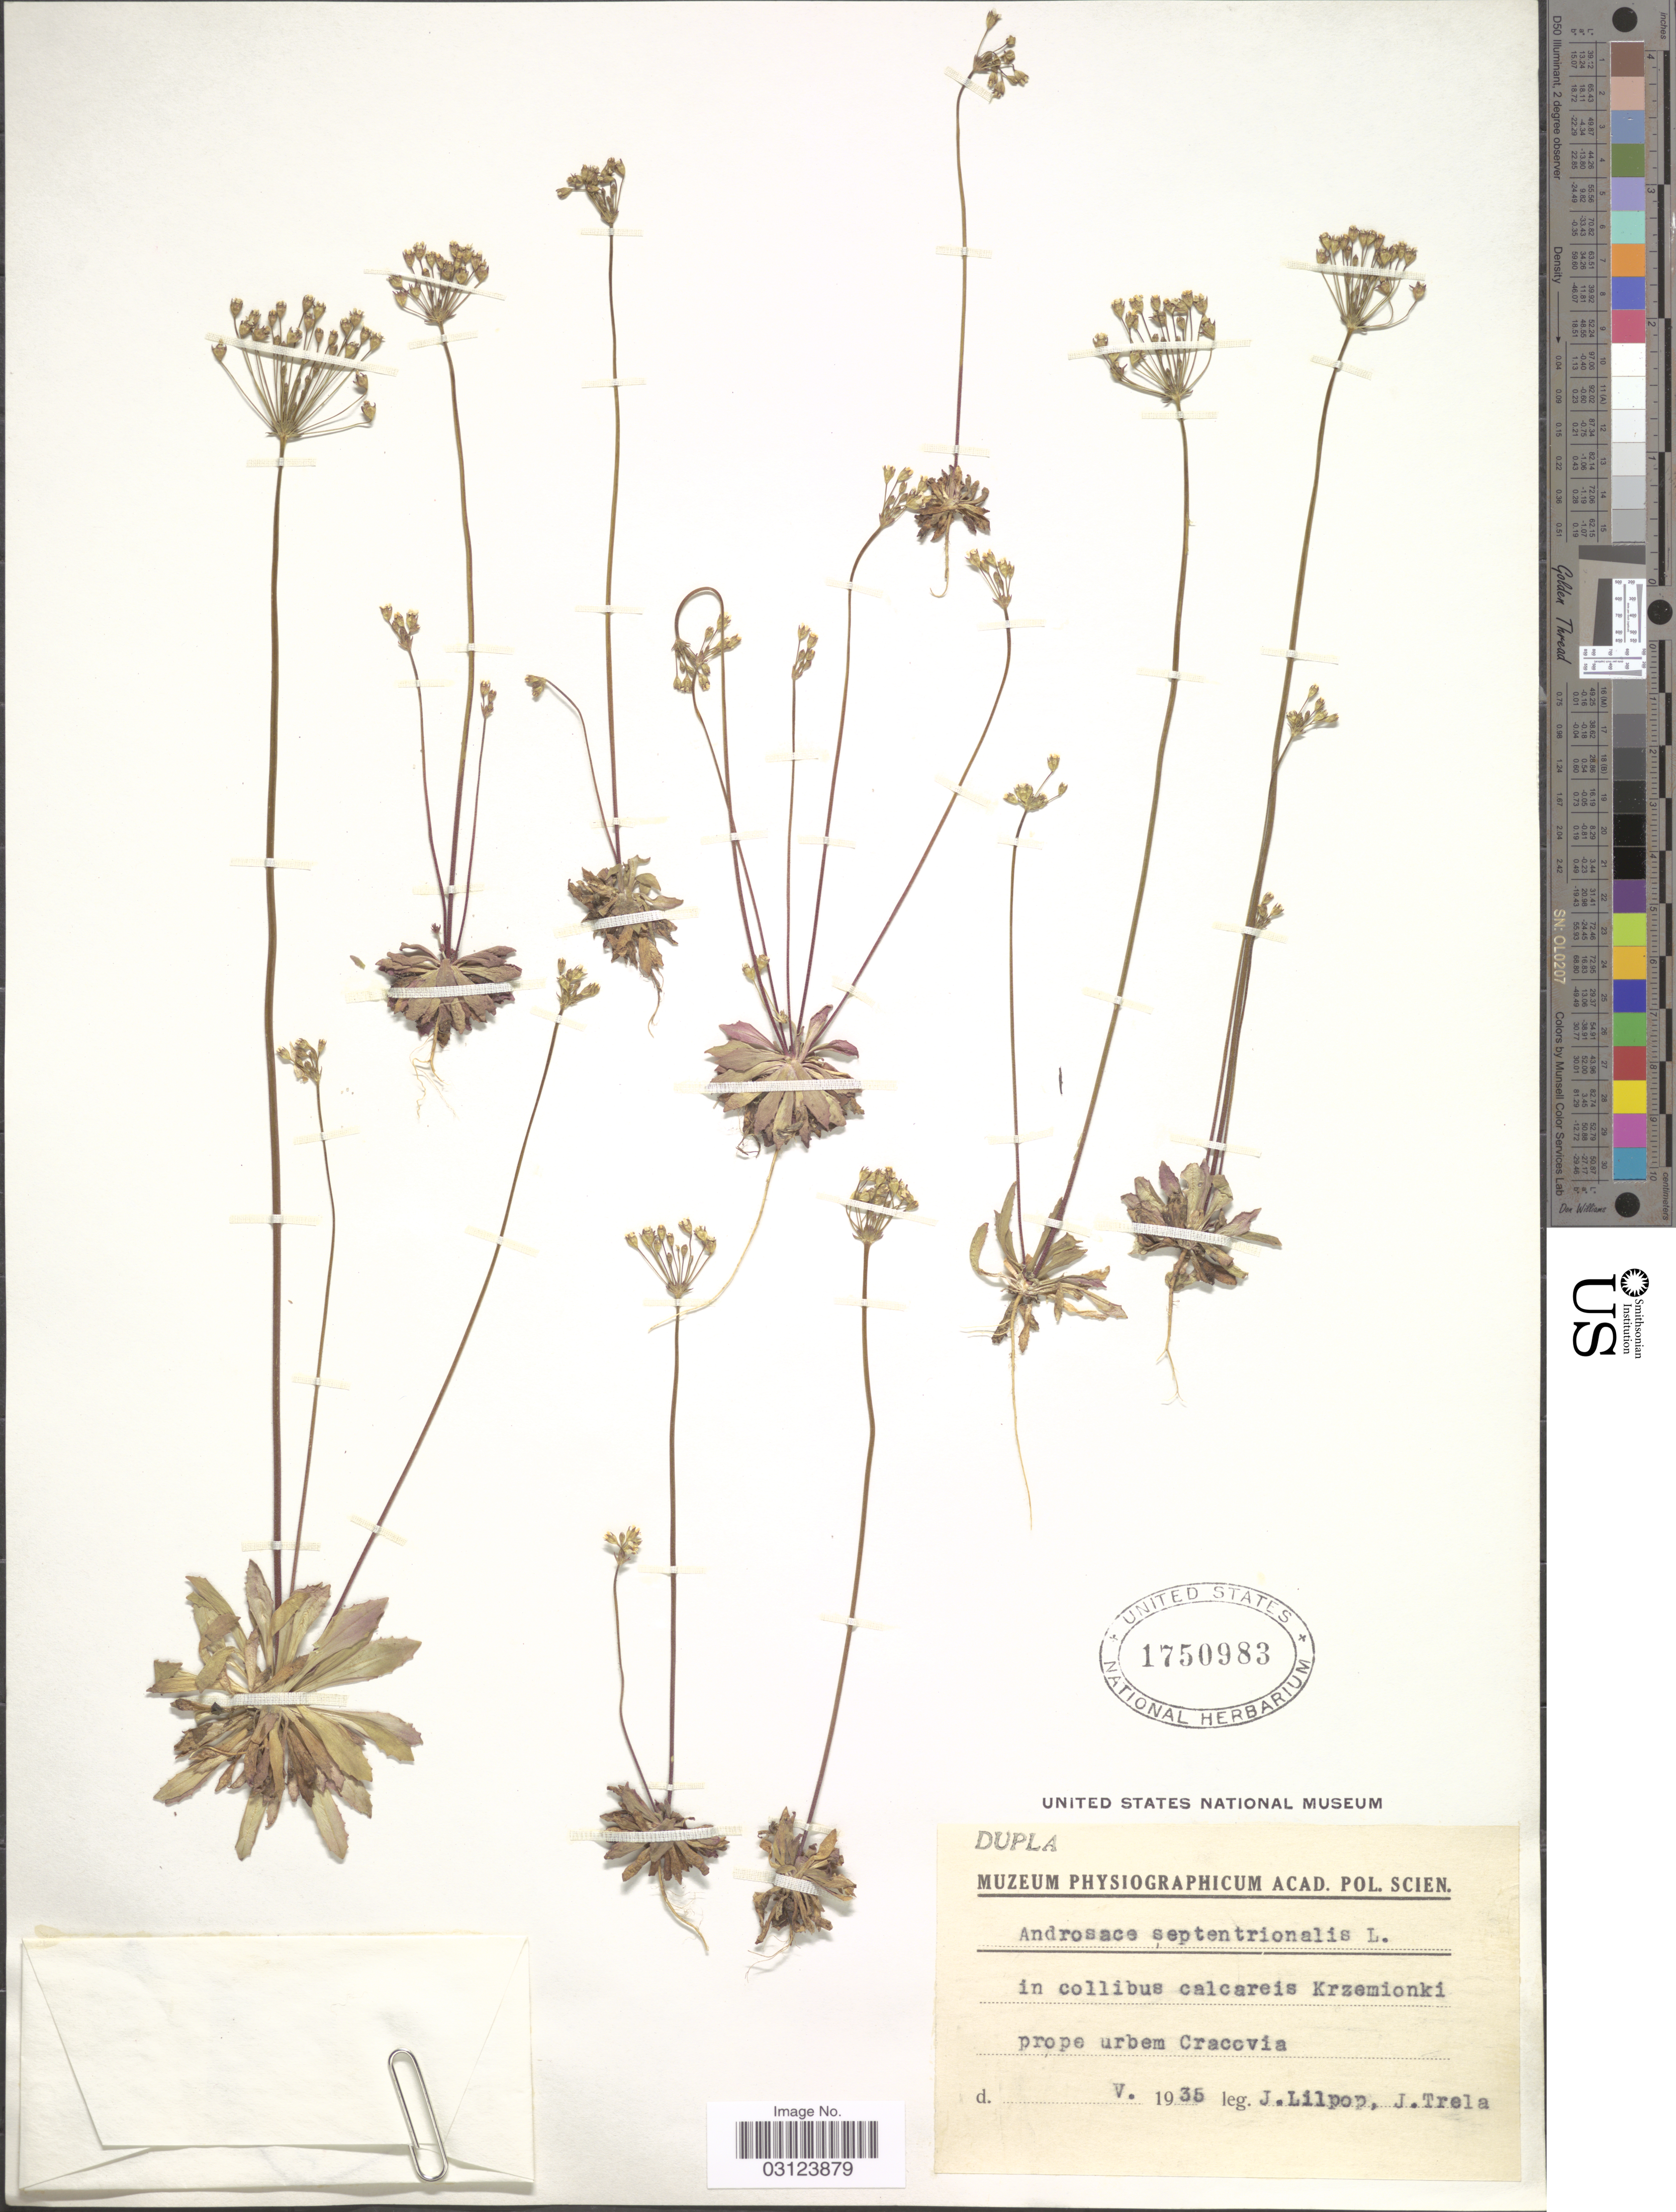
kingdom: Plantae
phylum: Tracheophyta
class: Magnoliopsida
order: Ericales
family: Primulaceae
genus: Androsace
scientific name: Androsace septentrionalis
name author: L.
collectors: J. Lilpop & J. Trela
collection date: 1935-05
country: Poland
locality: In collibus calcareis Krzemionki prope urbem Cracovia.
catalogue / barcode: US 1750983